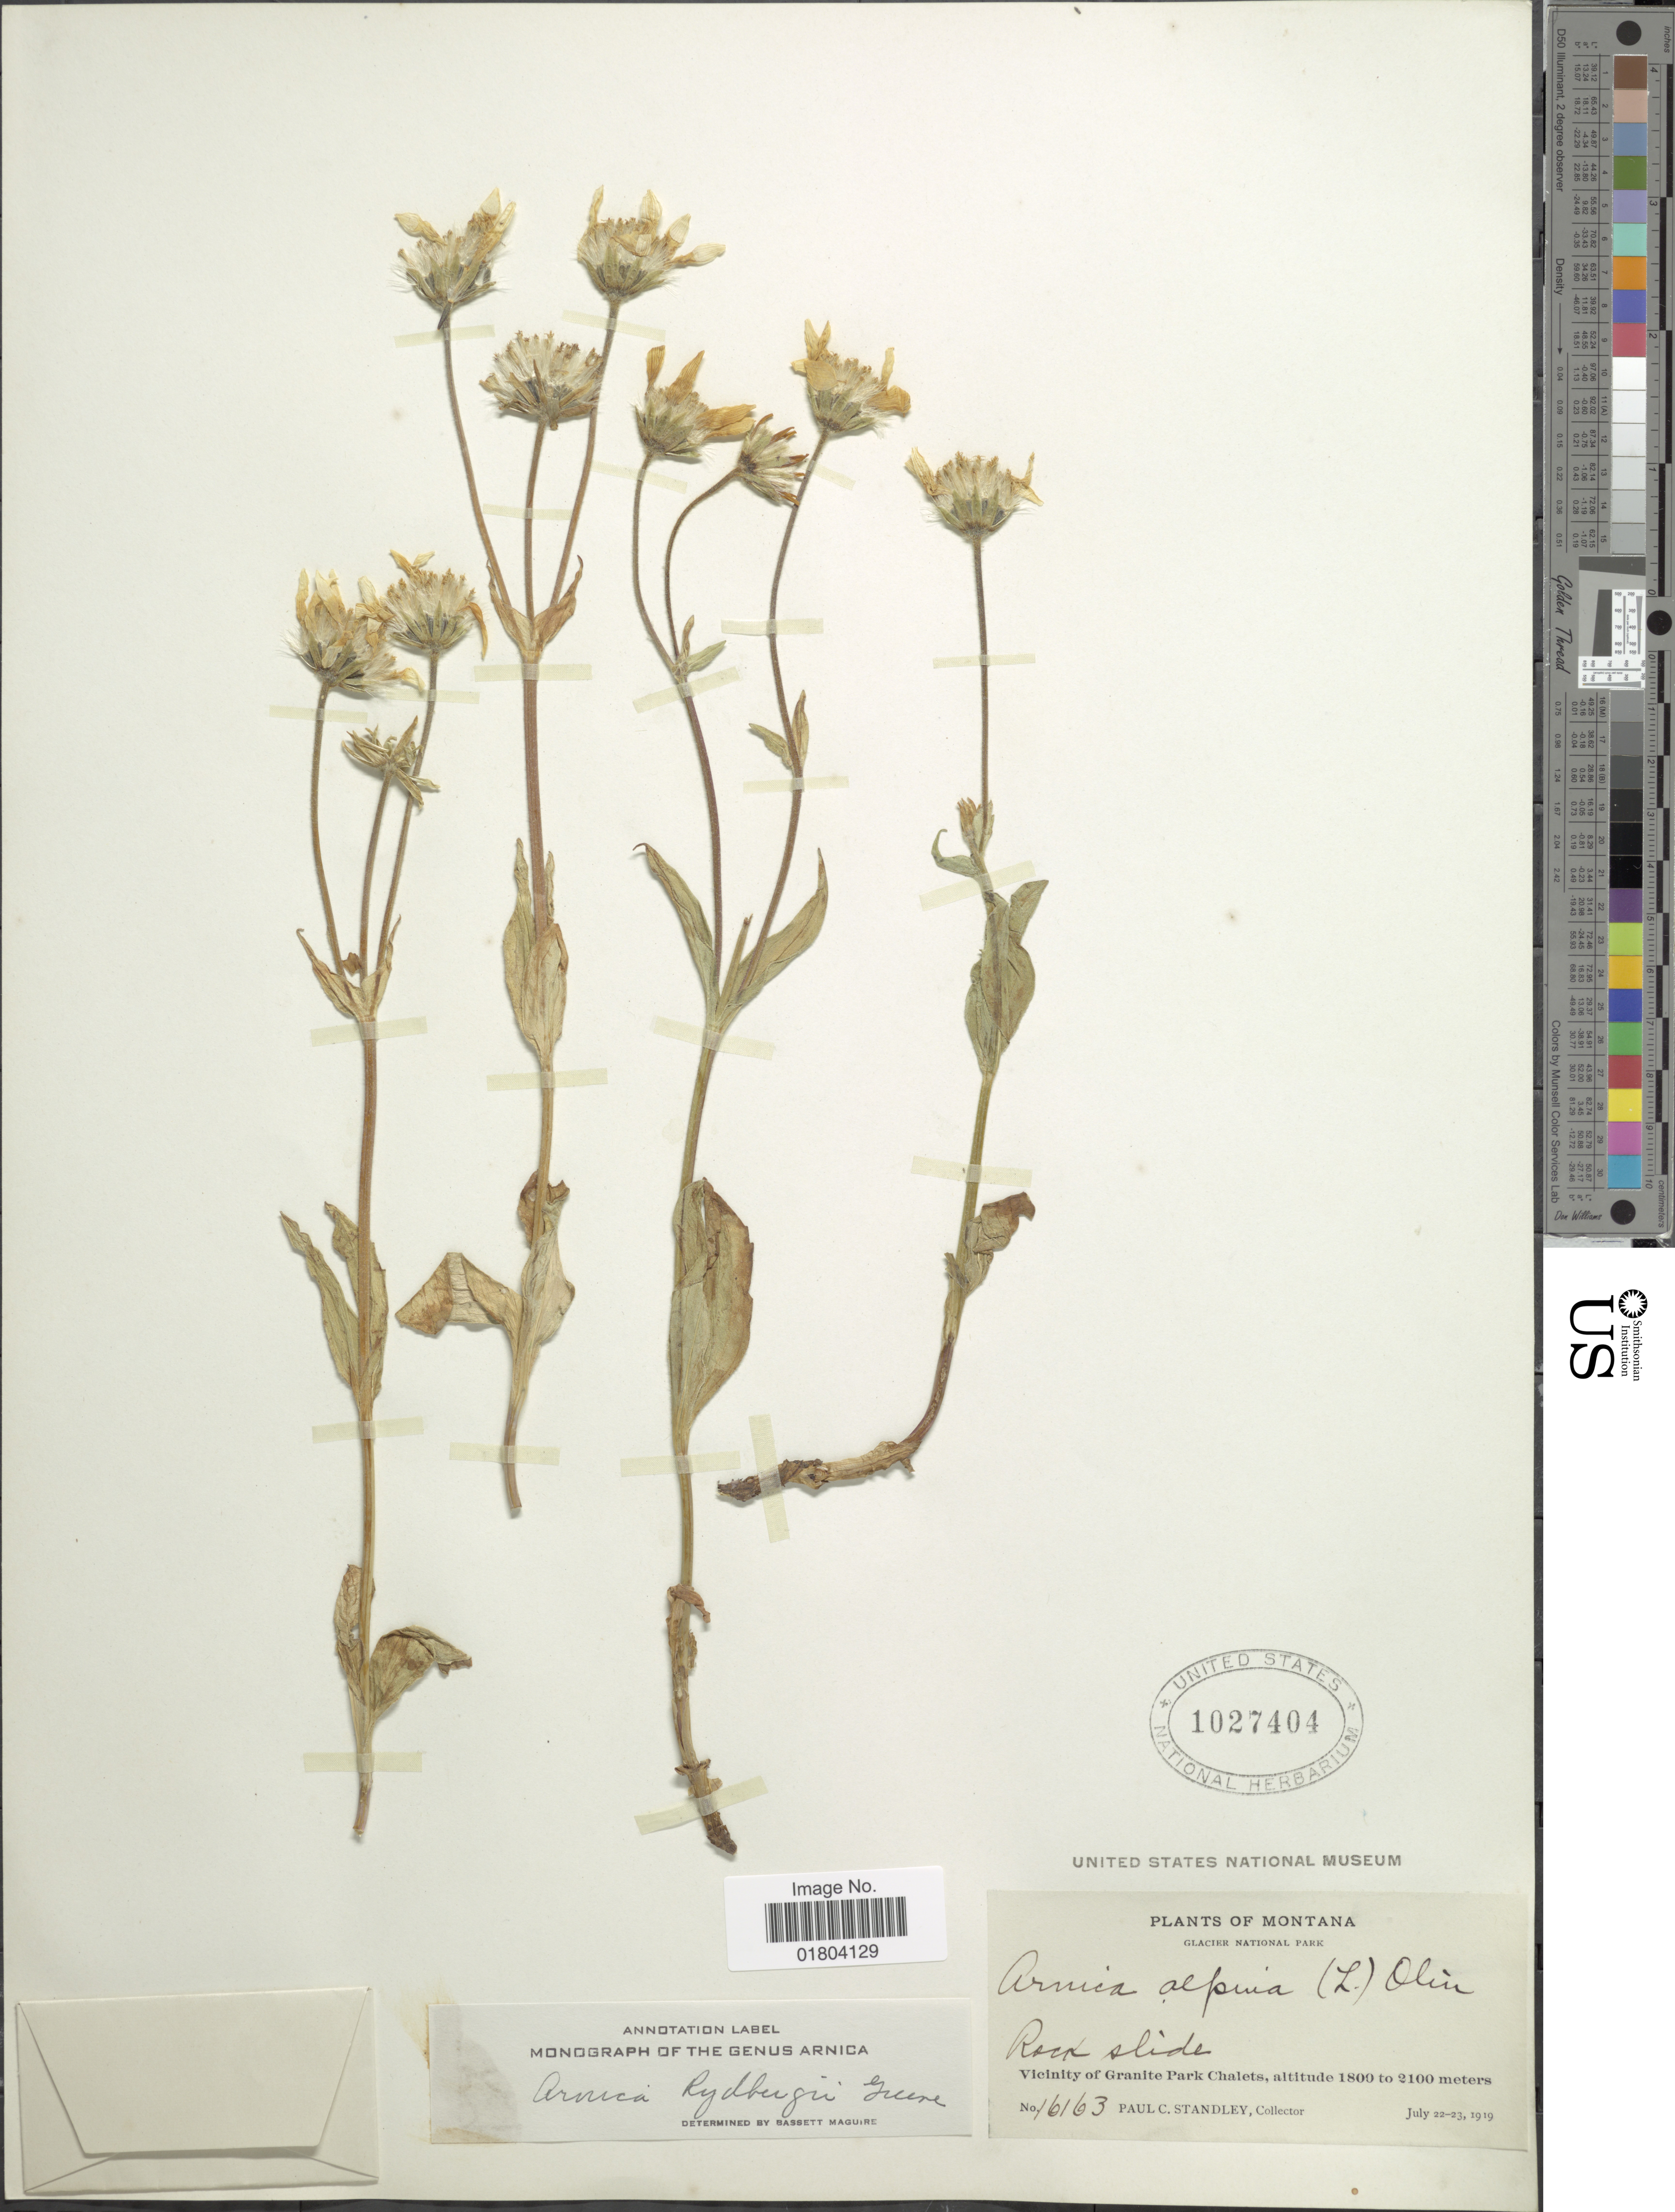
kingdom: Plantae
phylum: Tracheophyta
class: Magnoliopsida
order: Asterales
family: Asteraceae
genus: Arnica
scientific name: Arnica rydbergii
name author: Greene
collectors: P. C. Standley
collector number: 16163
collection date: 1919-07-22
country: United States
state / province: Montana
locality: Glacier National Park, Rock slide, Vicinity of Granite Park Chalets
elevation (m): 1800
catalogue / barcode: US 1027404